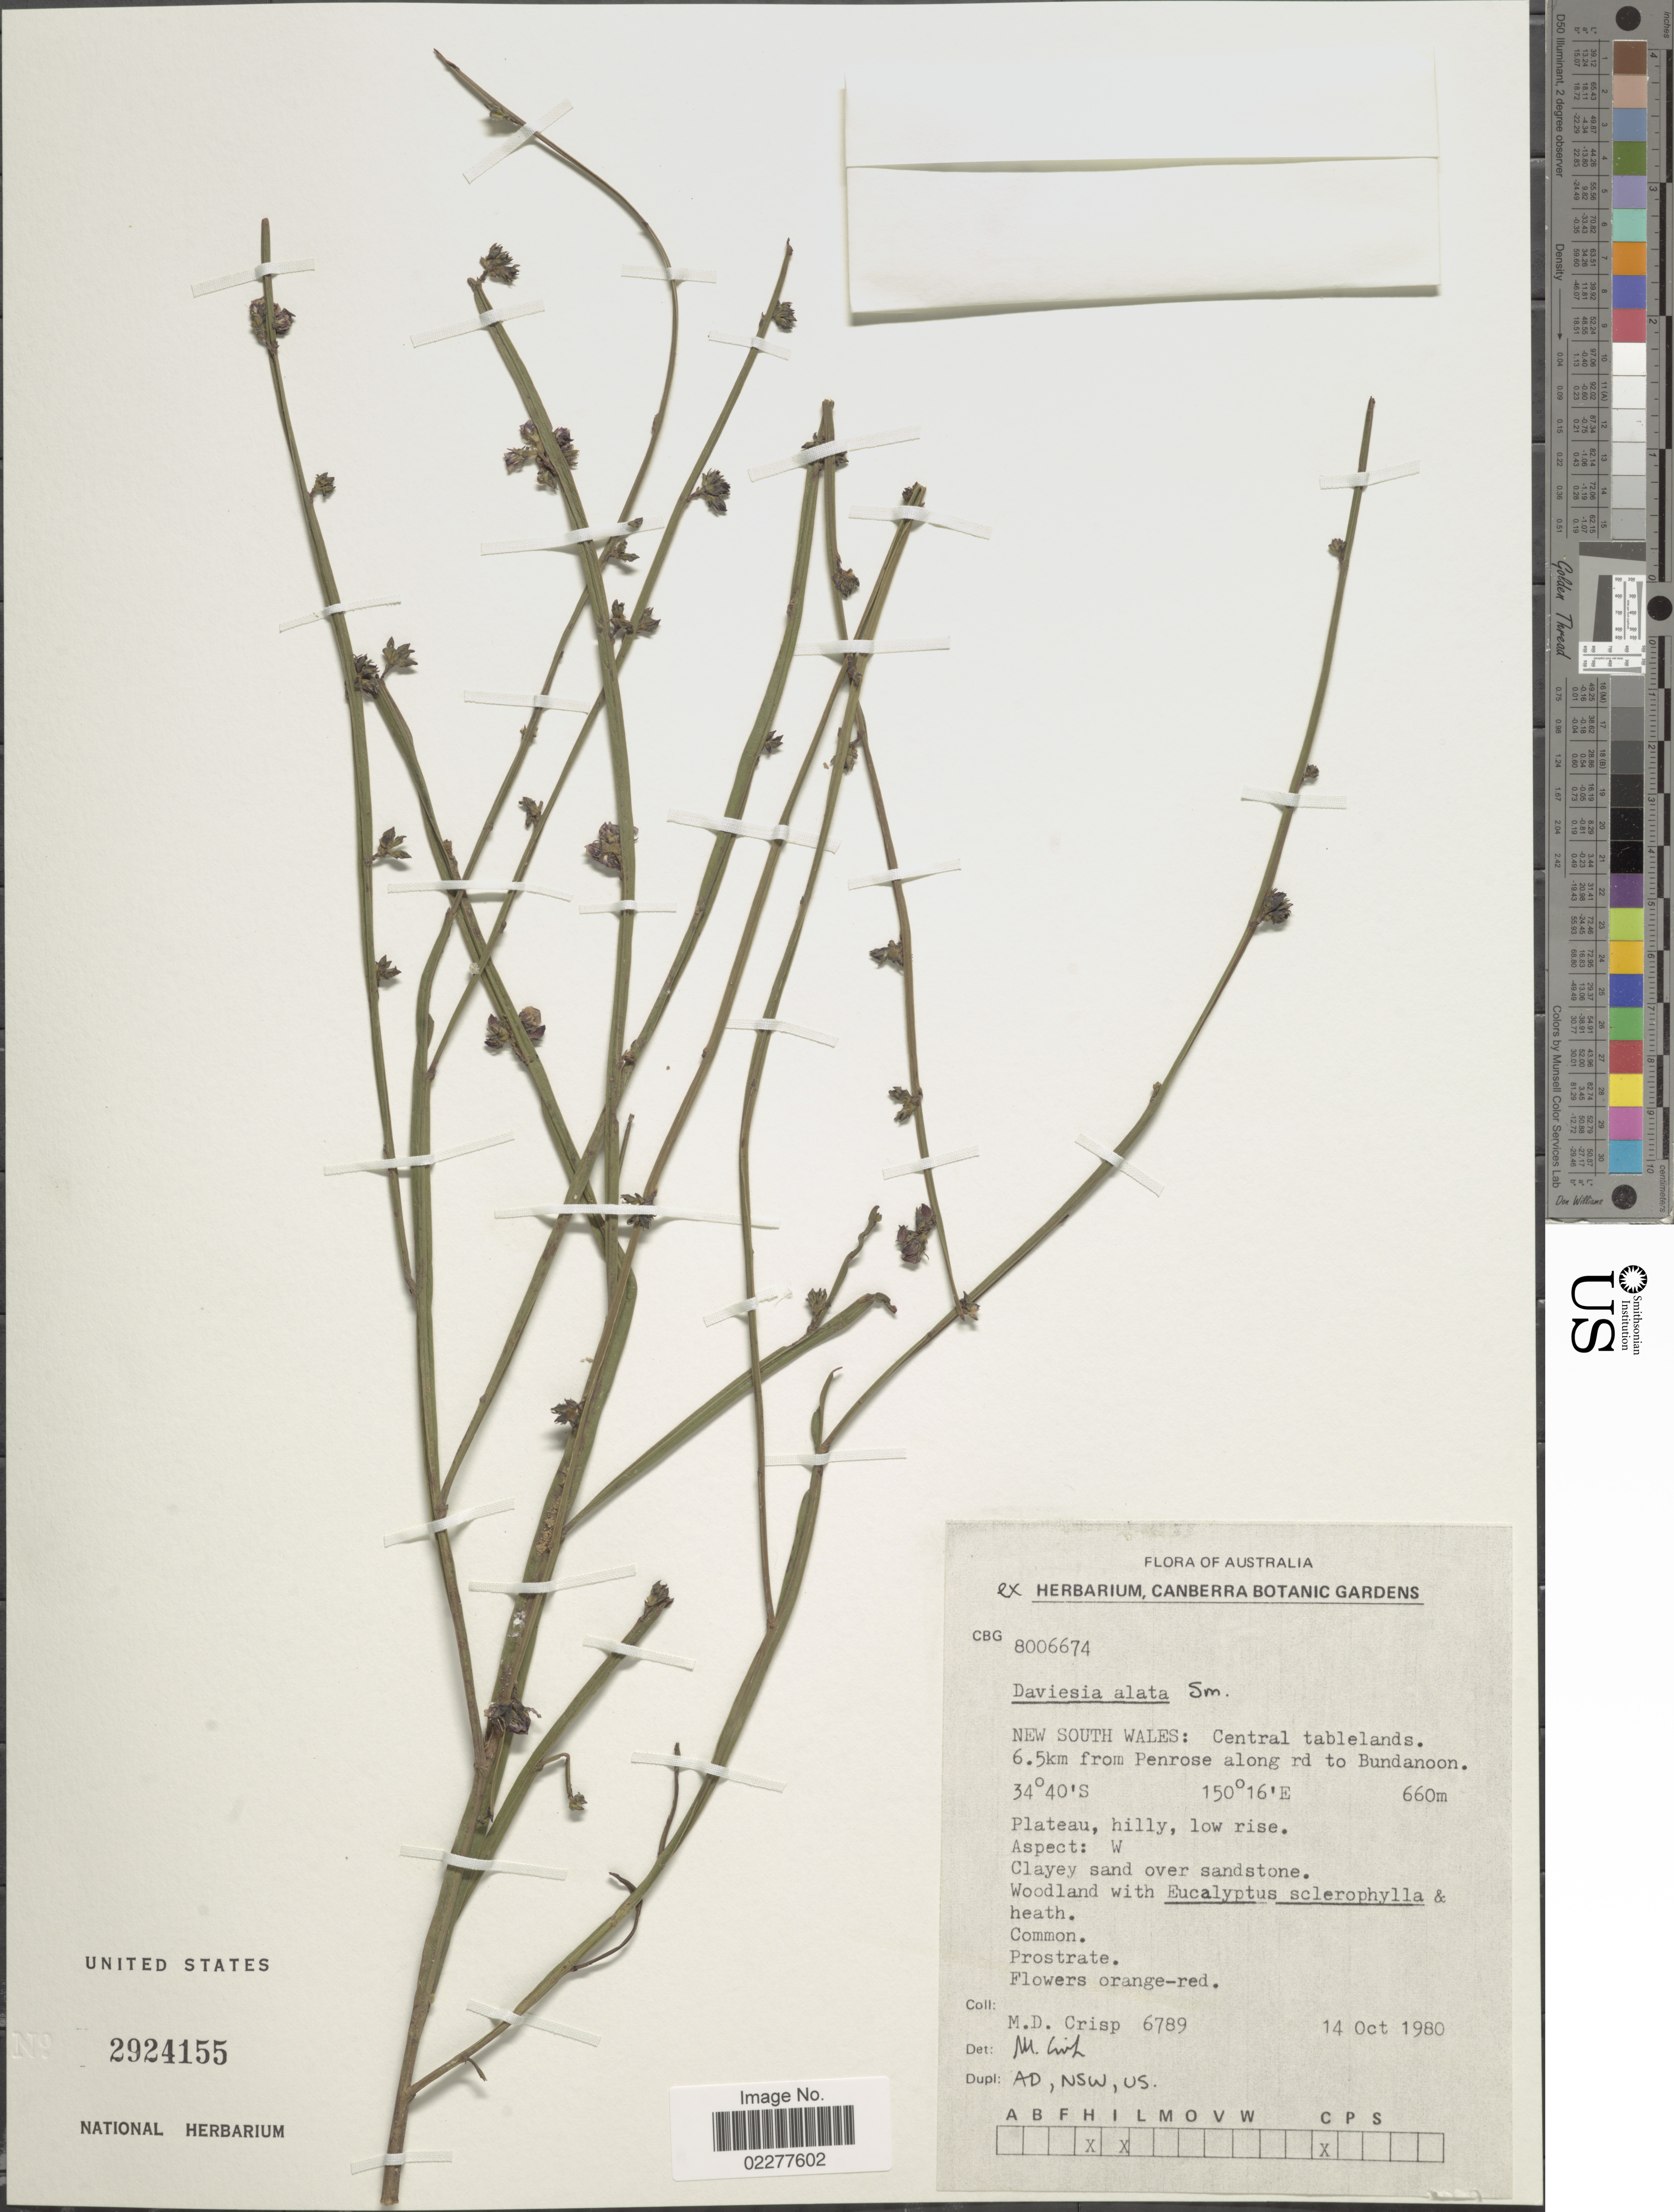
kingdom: Plantae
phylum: Tracheophyta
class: Magnoliopsida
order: Fabales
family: Fabaceae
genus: Daviesia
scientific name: Daviesia alata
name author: Sm.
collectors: M. Crisp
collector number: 6789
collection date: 1980-10-14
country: Australia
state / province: New South Wales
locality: Central tablelands. 6.5km from Penrose along rd to Bundanoon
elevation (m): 660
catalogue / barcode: US 2924155